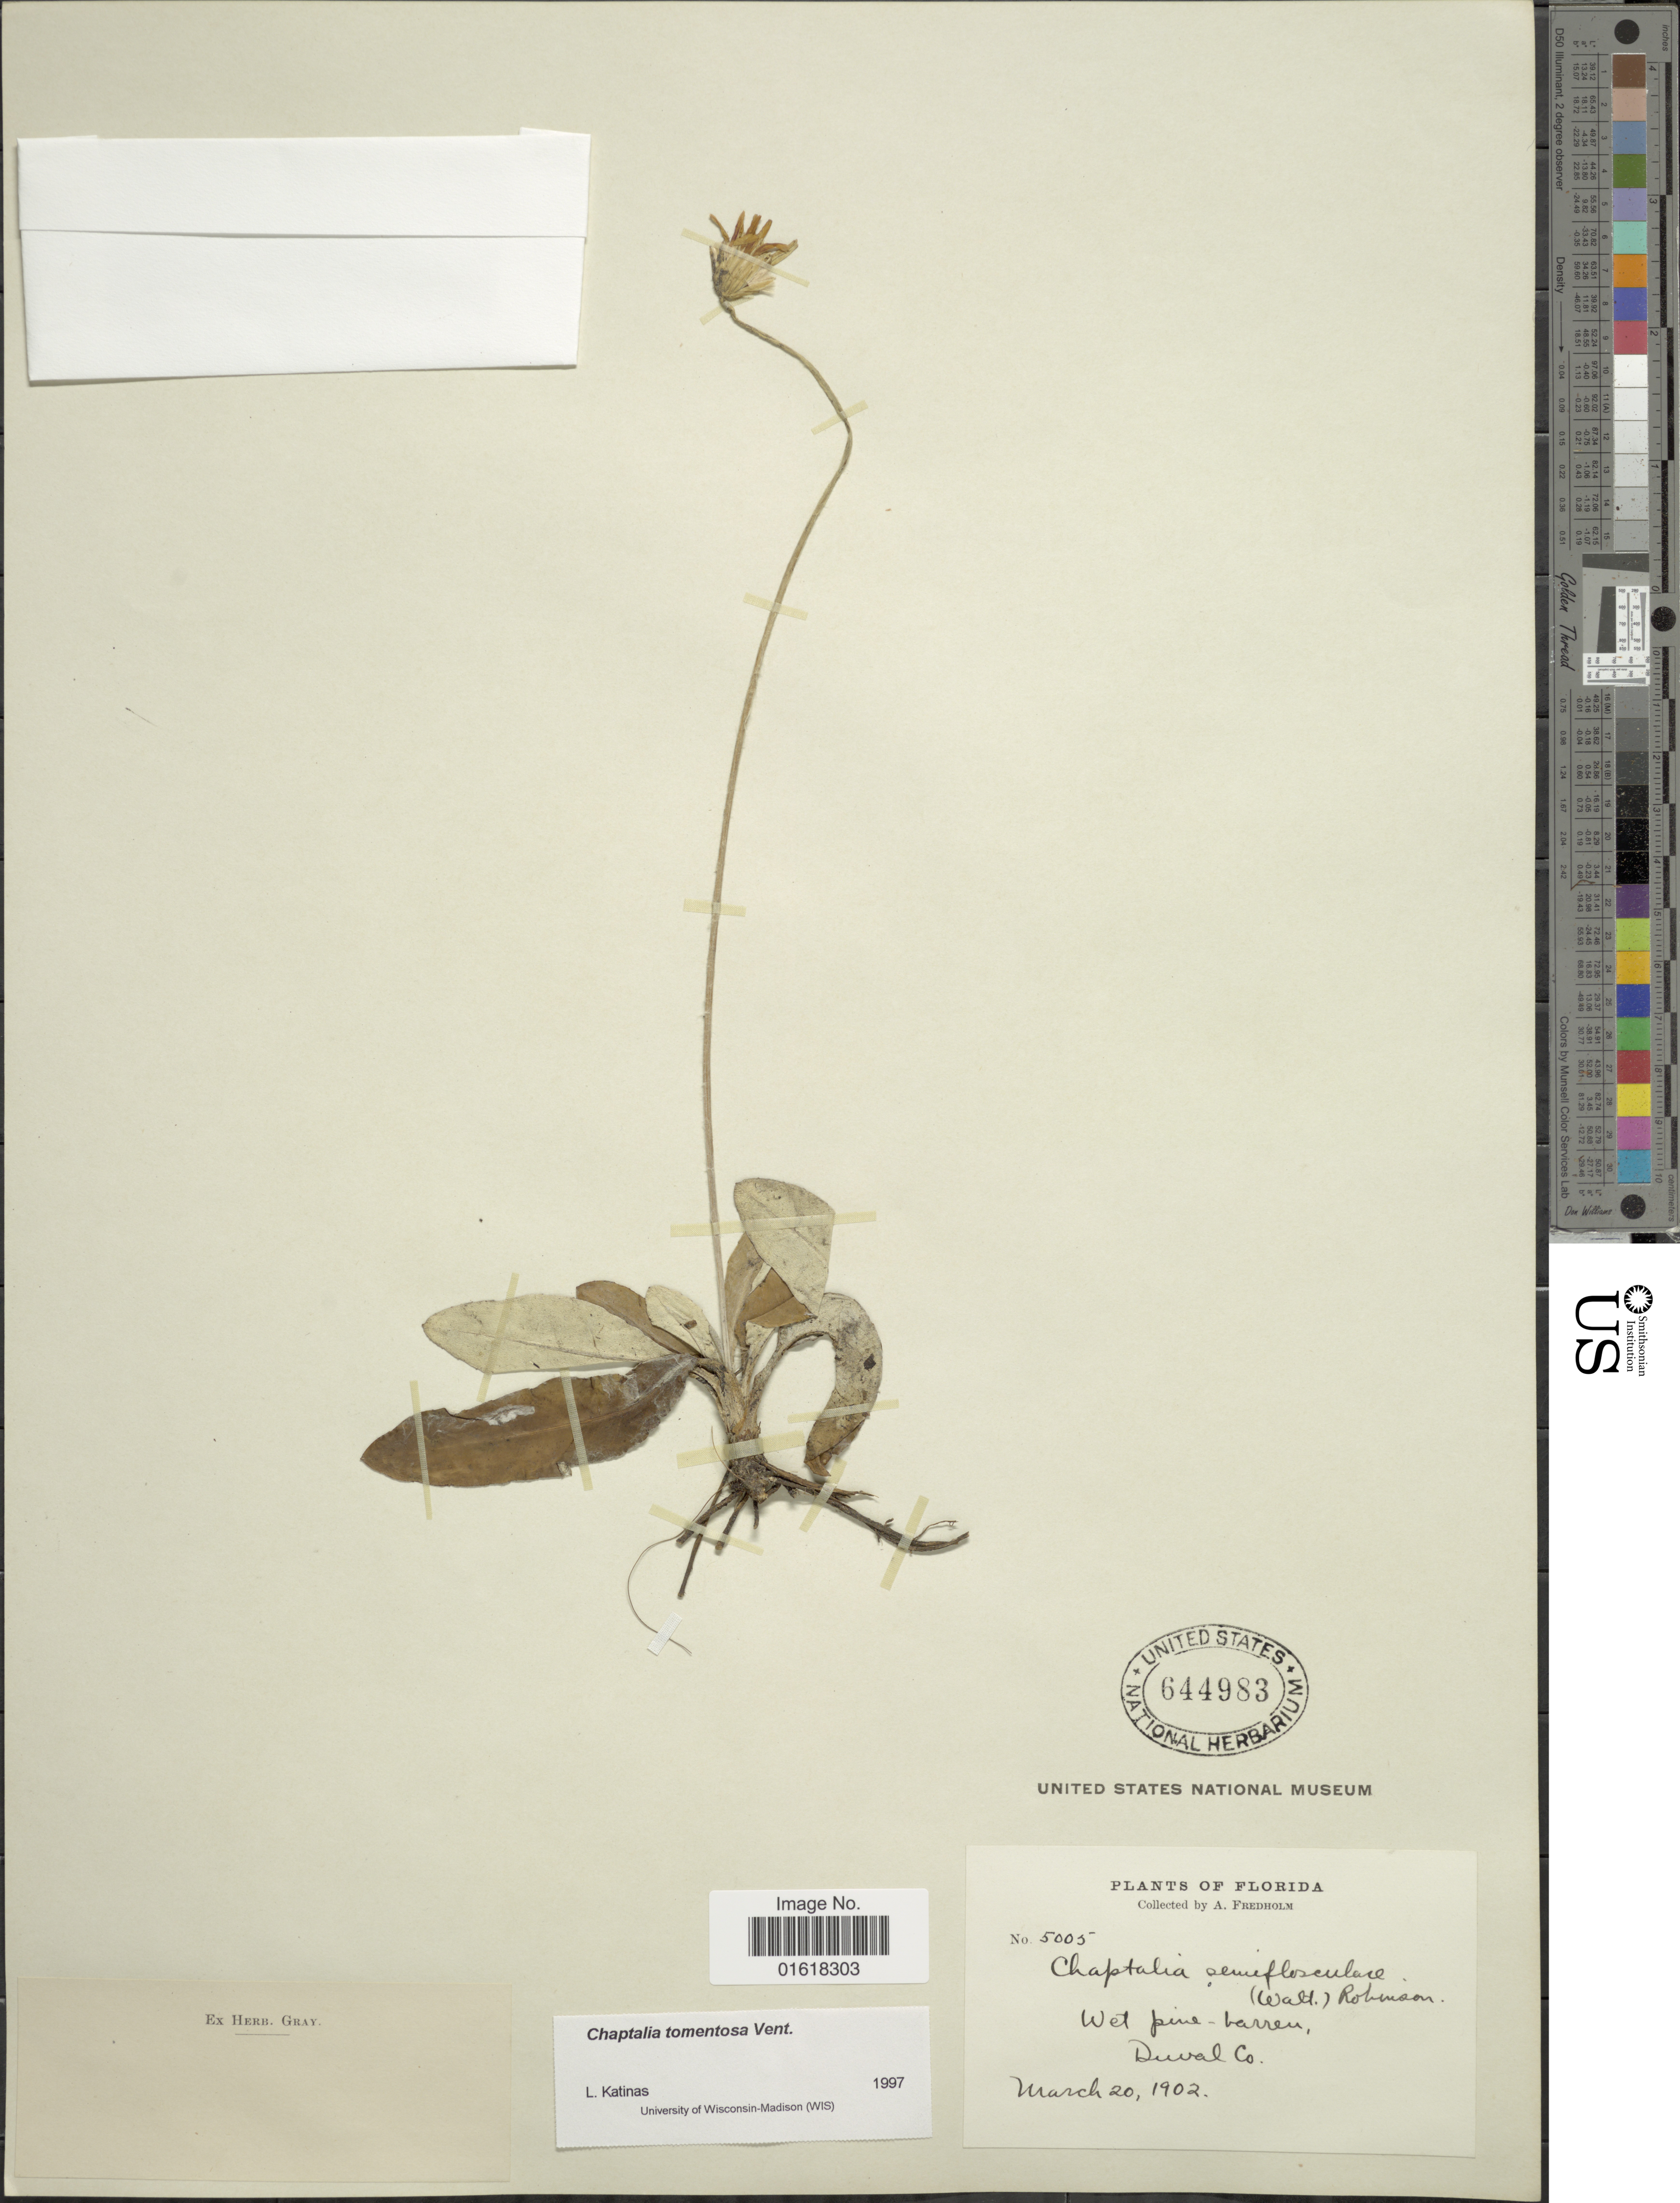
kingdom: Plantae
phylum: Tracheophyta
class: Magnoliopsida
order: Asterales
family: Asteraceae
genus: Chaptalia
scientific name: Chaptalia tomentosa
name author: Vent.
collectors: A. Fredholm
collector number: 5005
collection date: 1902-03-20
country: United States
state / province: Florida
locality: Duval Co.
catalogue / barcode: US 644983